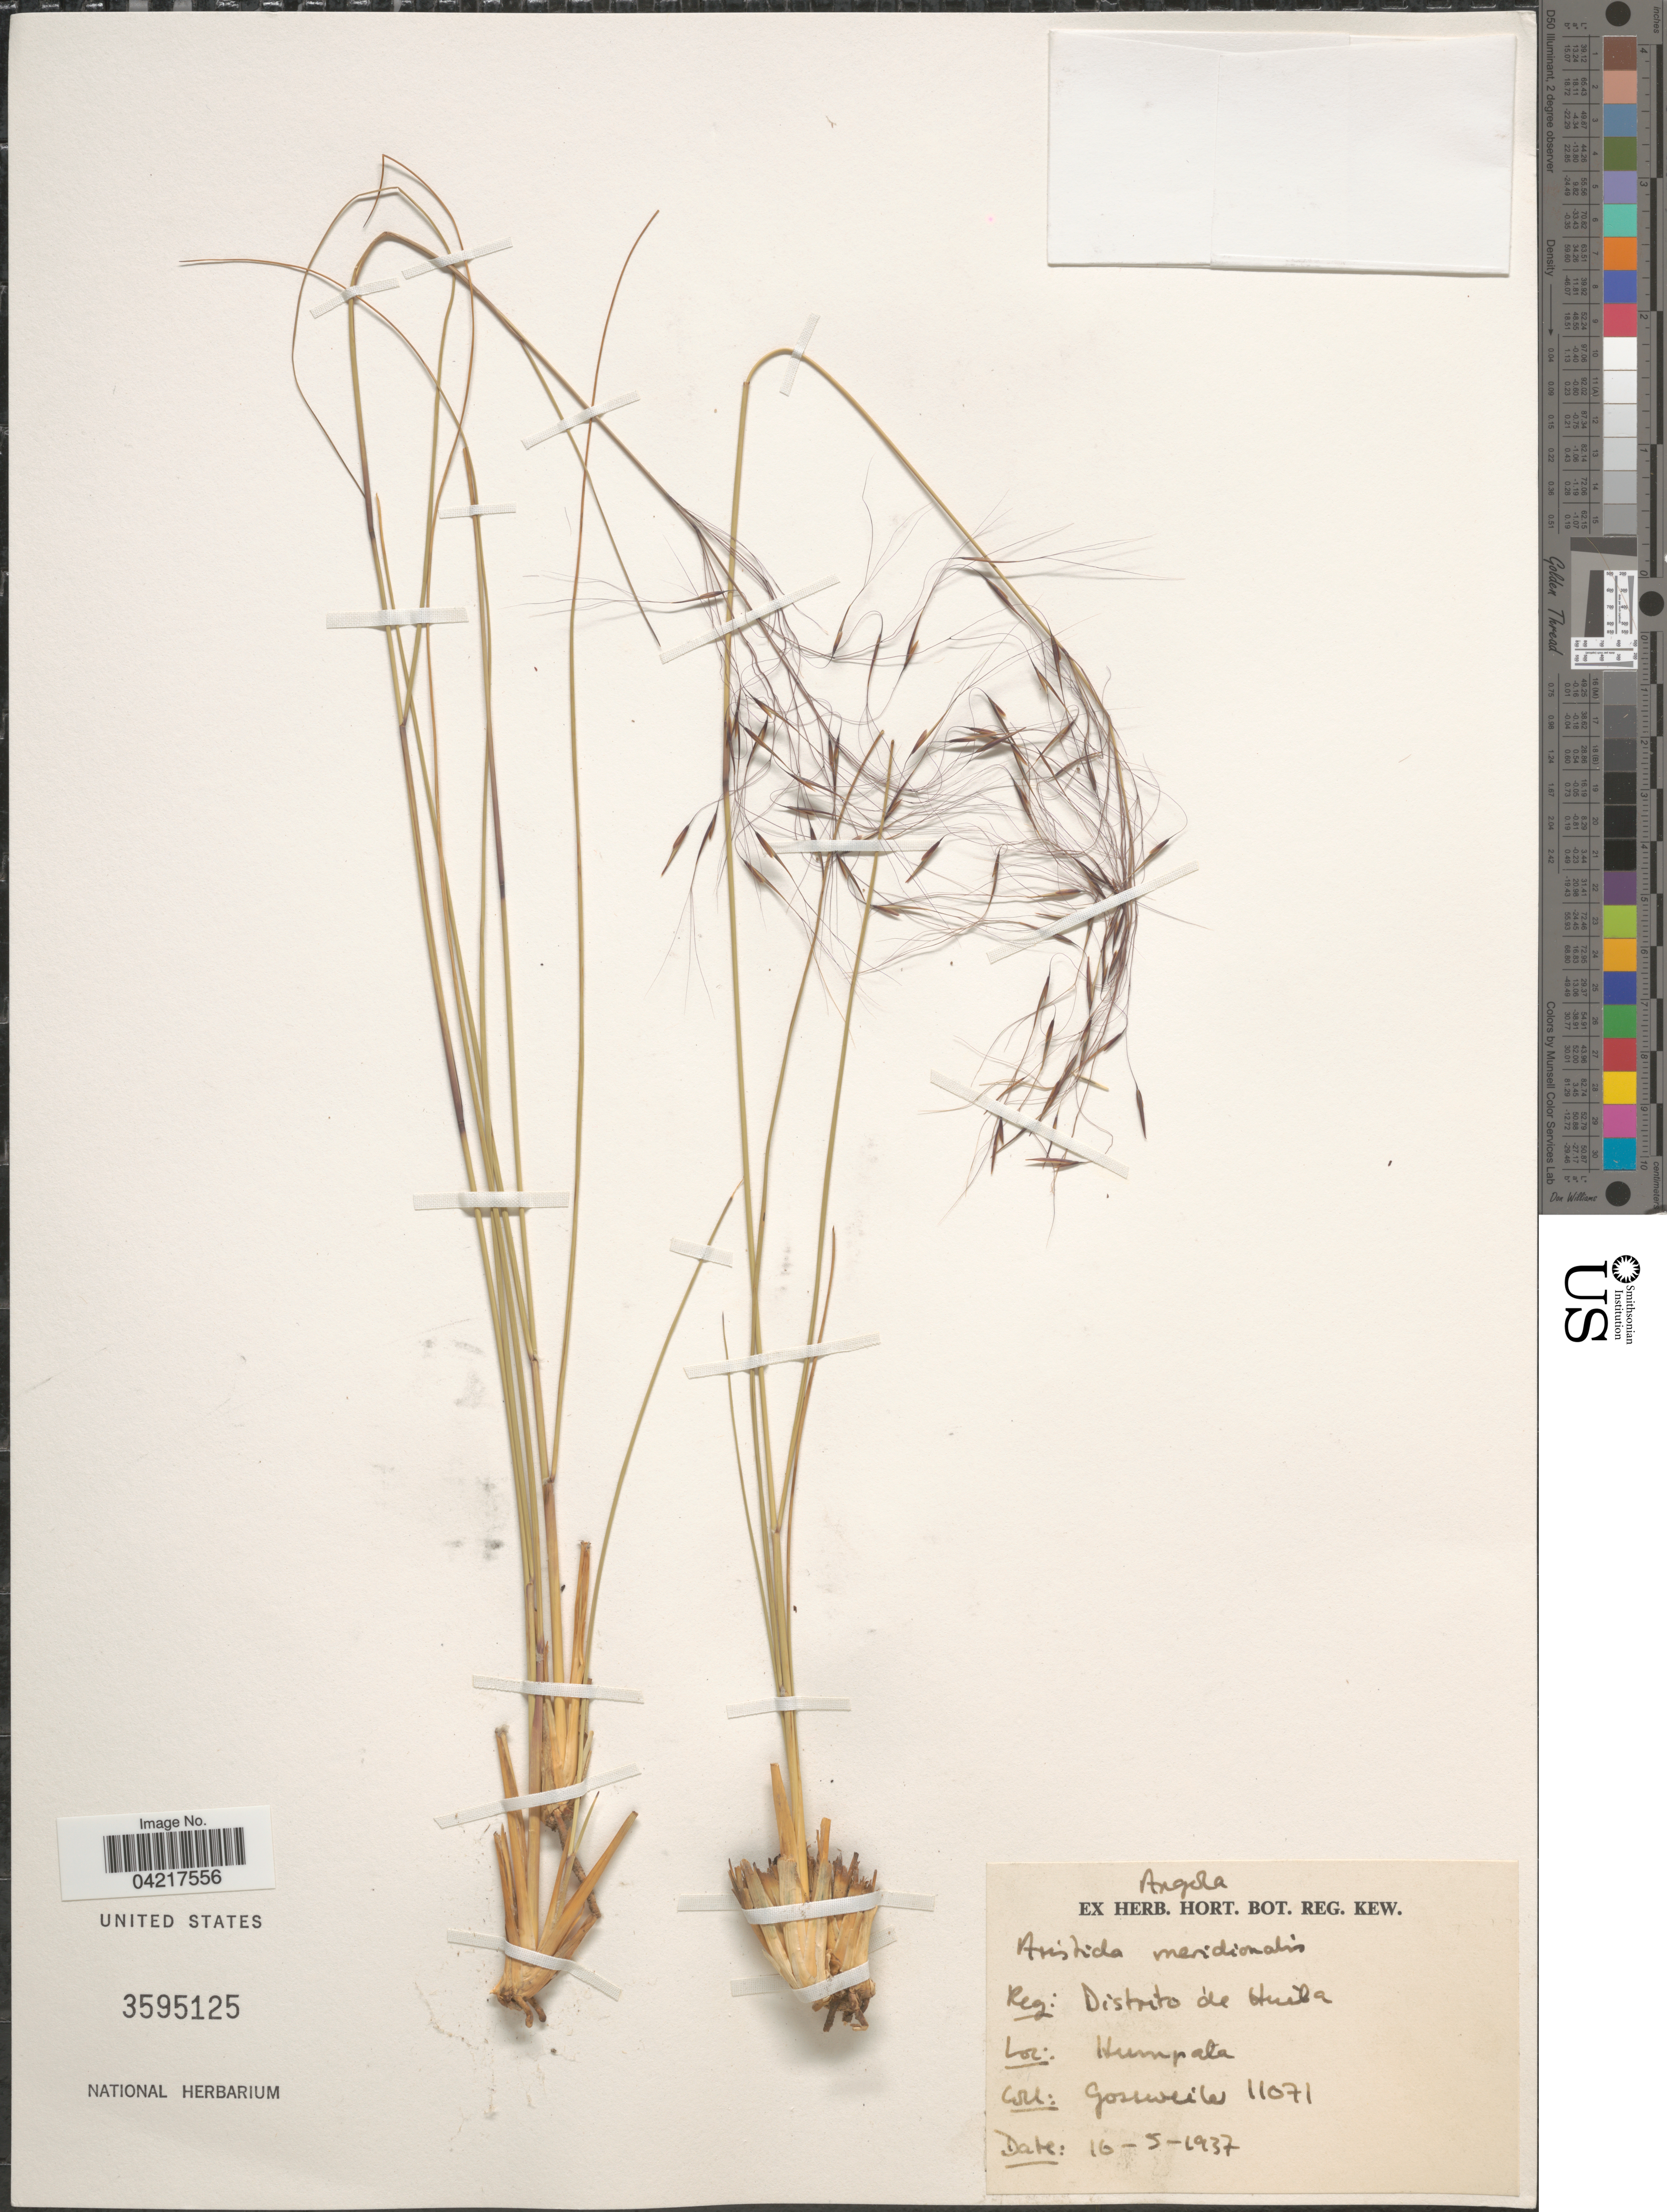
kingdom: Plantae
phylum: Tracheophyta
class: Liliopsida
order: Poales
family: Poaceae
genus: Aristida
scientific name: Aristida meridionalis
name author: Henr.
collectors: -. Gossweiler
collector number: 11071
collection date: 1937-05-16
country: Angola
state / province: Huila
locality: Reg: Distrito de Huila. Humpata.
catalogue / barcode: US 3595125